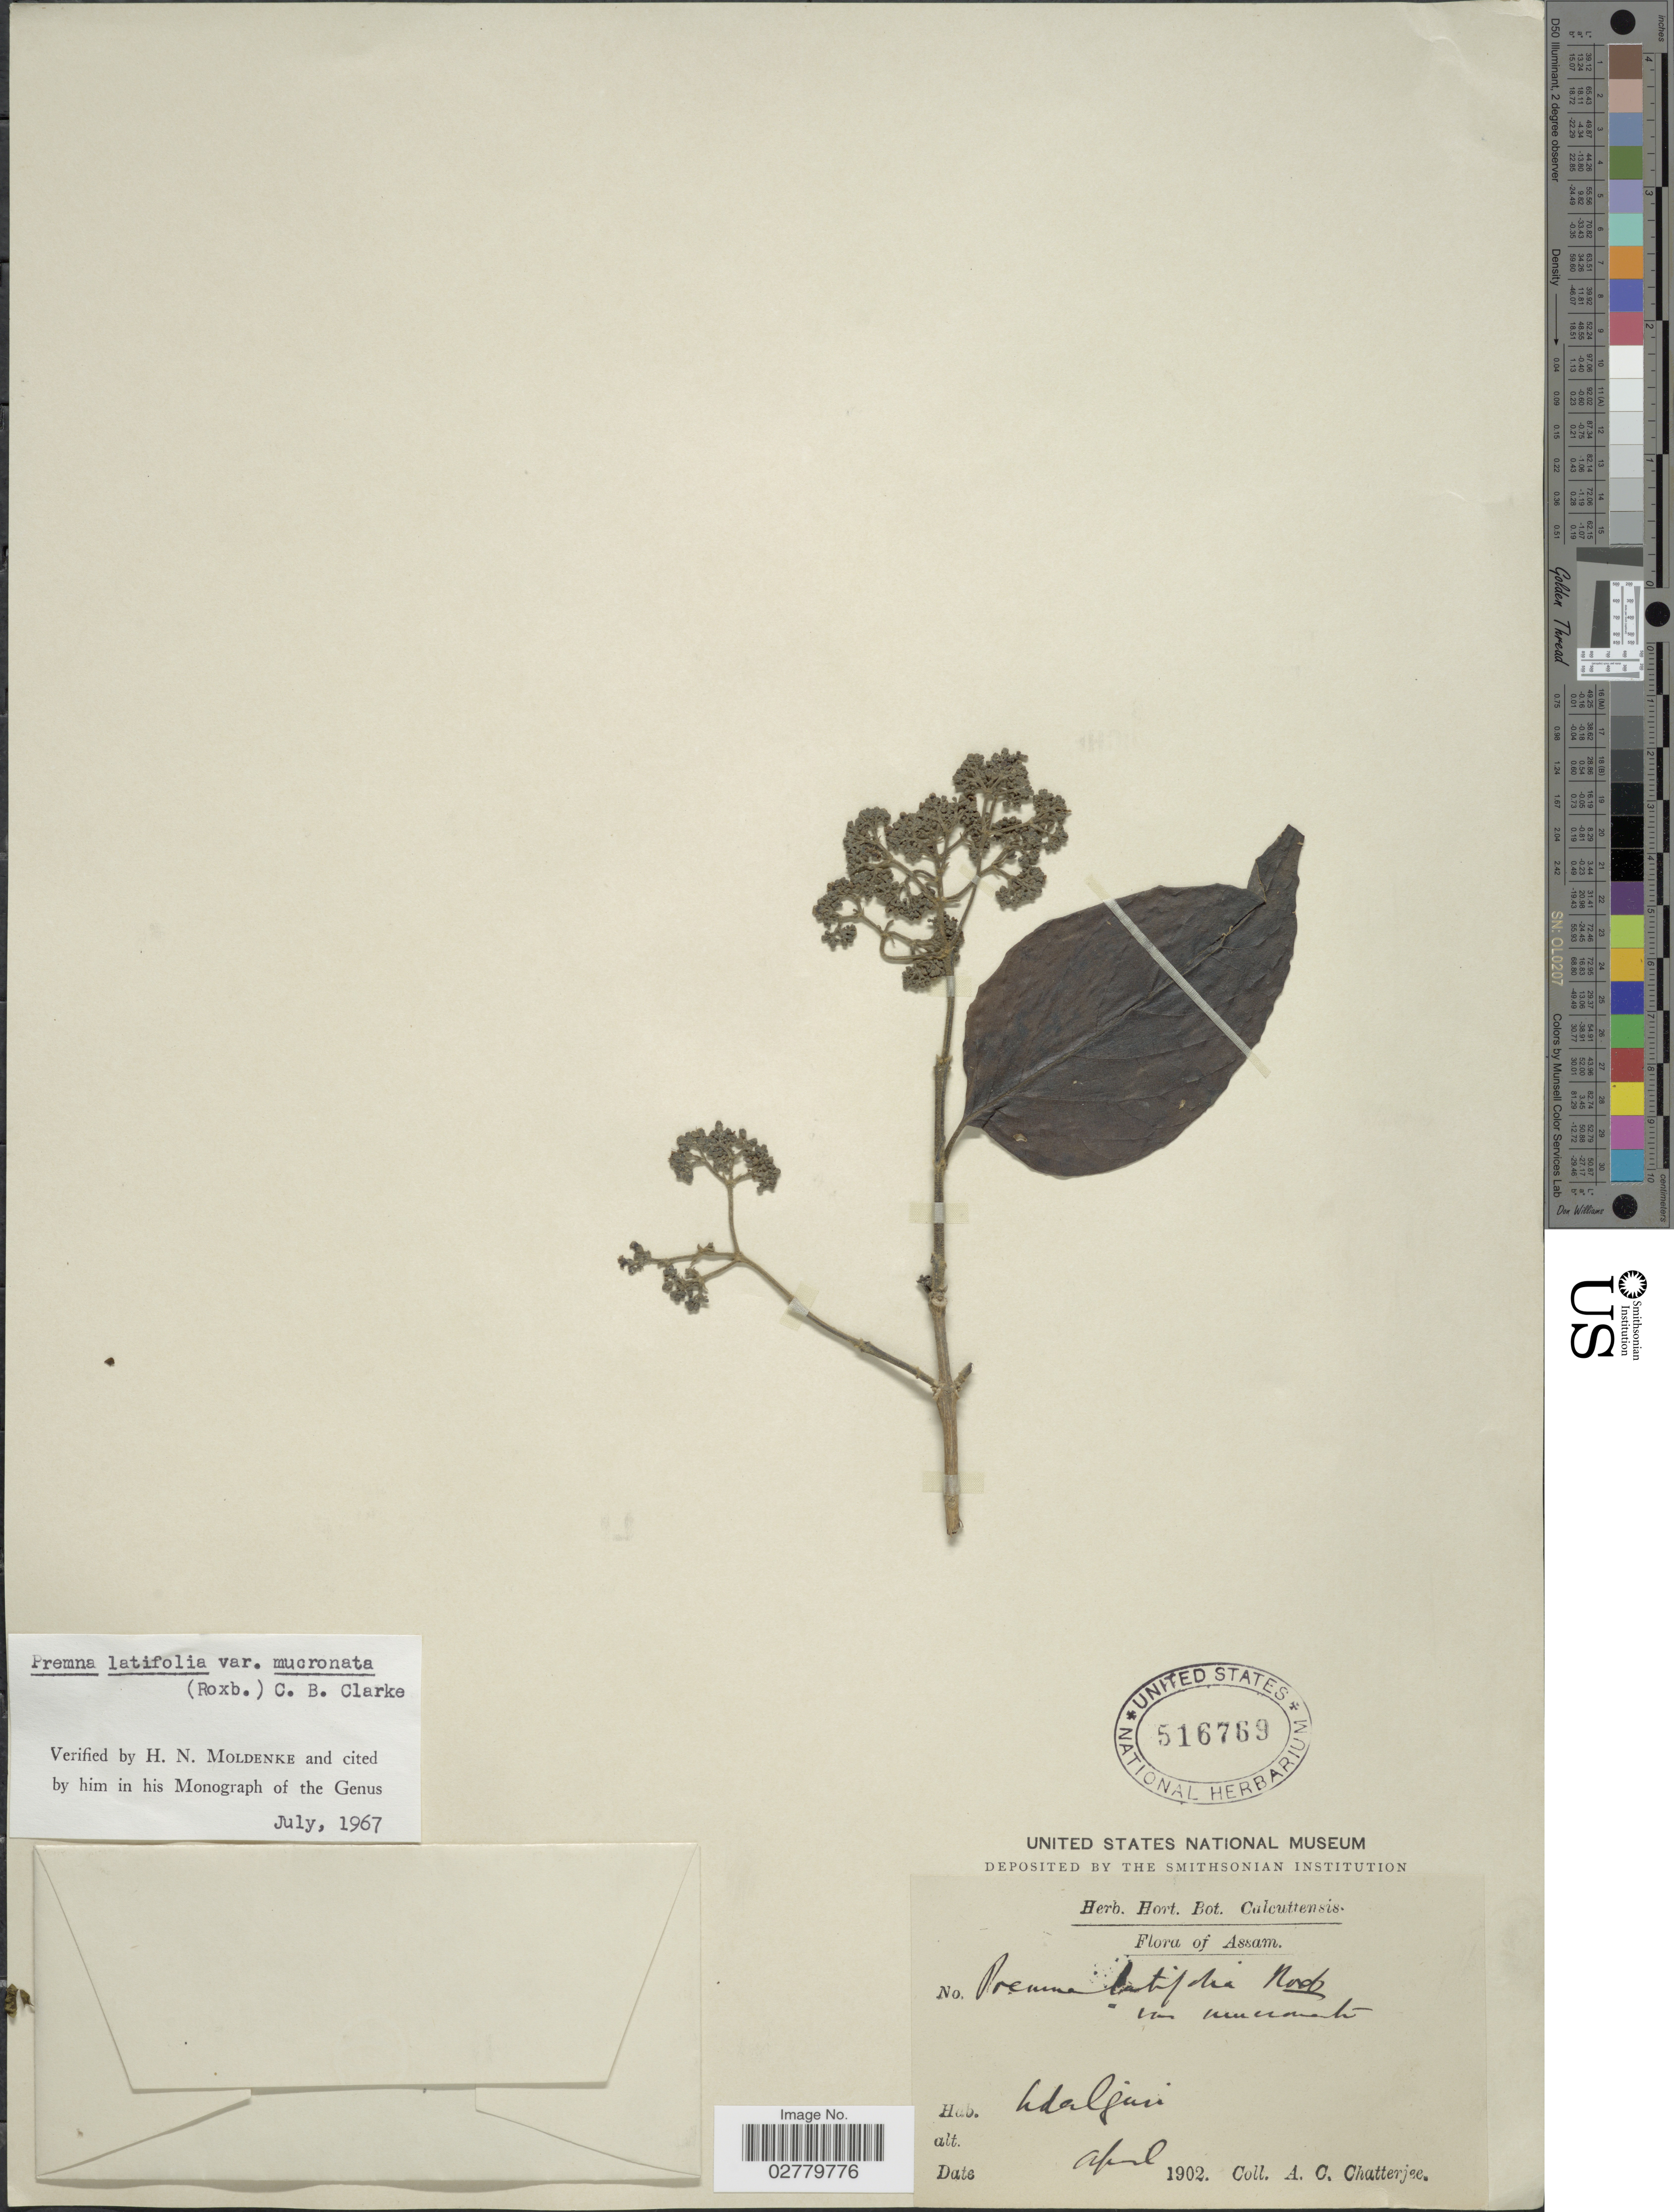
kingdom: Plantae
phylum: Tracheophyta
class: Magnoliopsida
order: Lamiales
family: Lamiaceae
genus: Premna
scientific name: Premna mollissima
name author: Roth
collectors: A. Chatterjee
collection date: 1902-04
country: India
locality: Adalpur [interpreted]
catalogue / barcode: US 516769